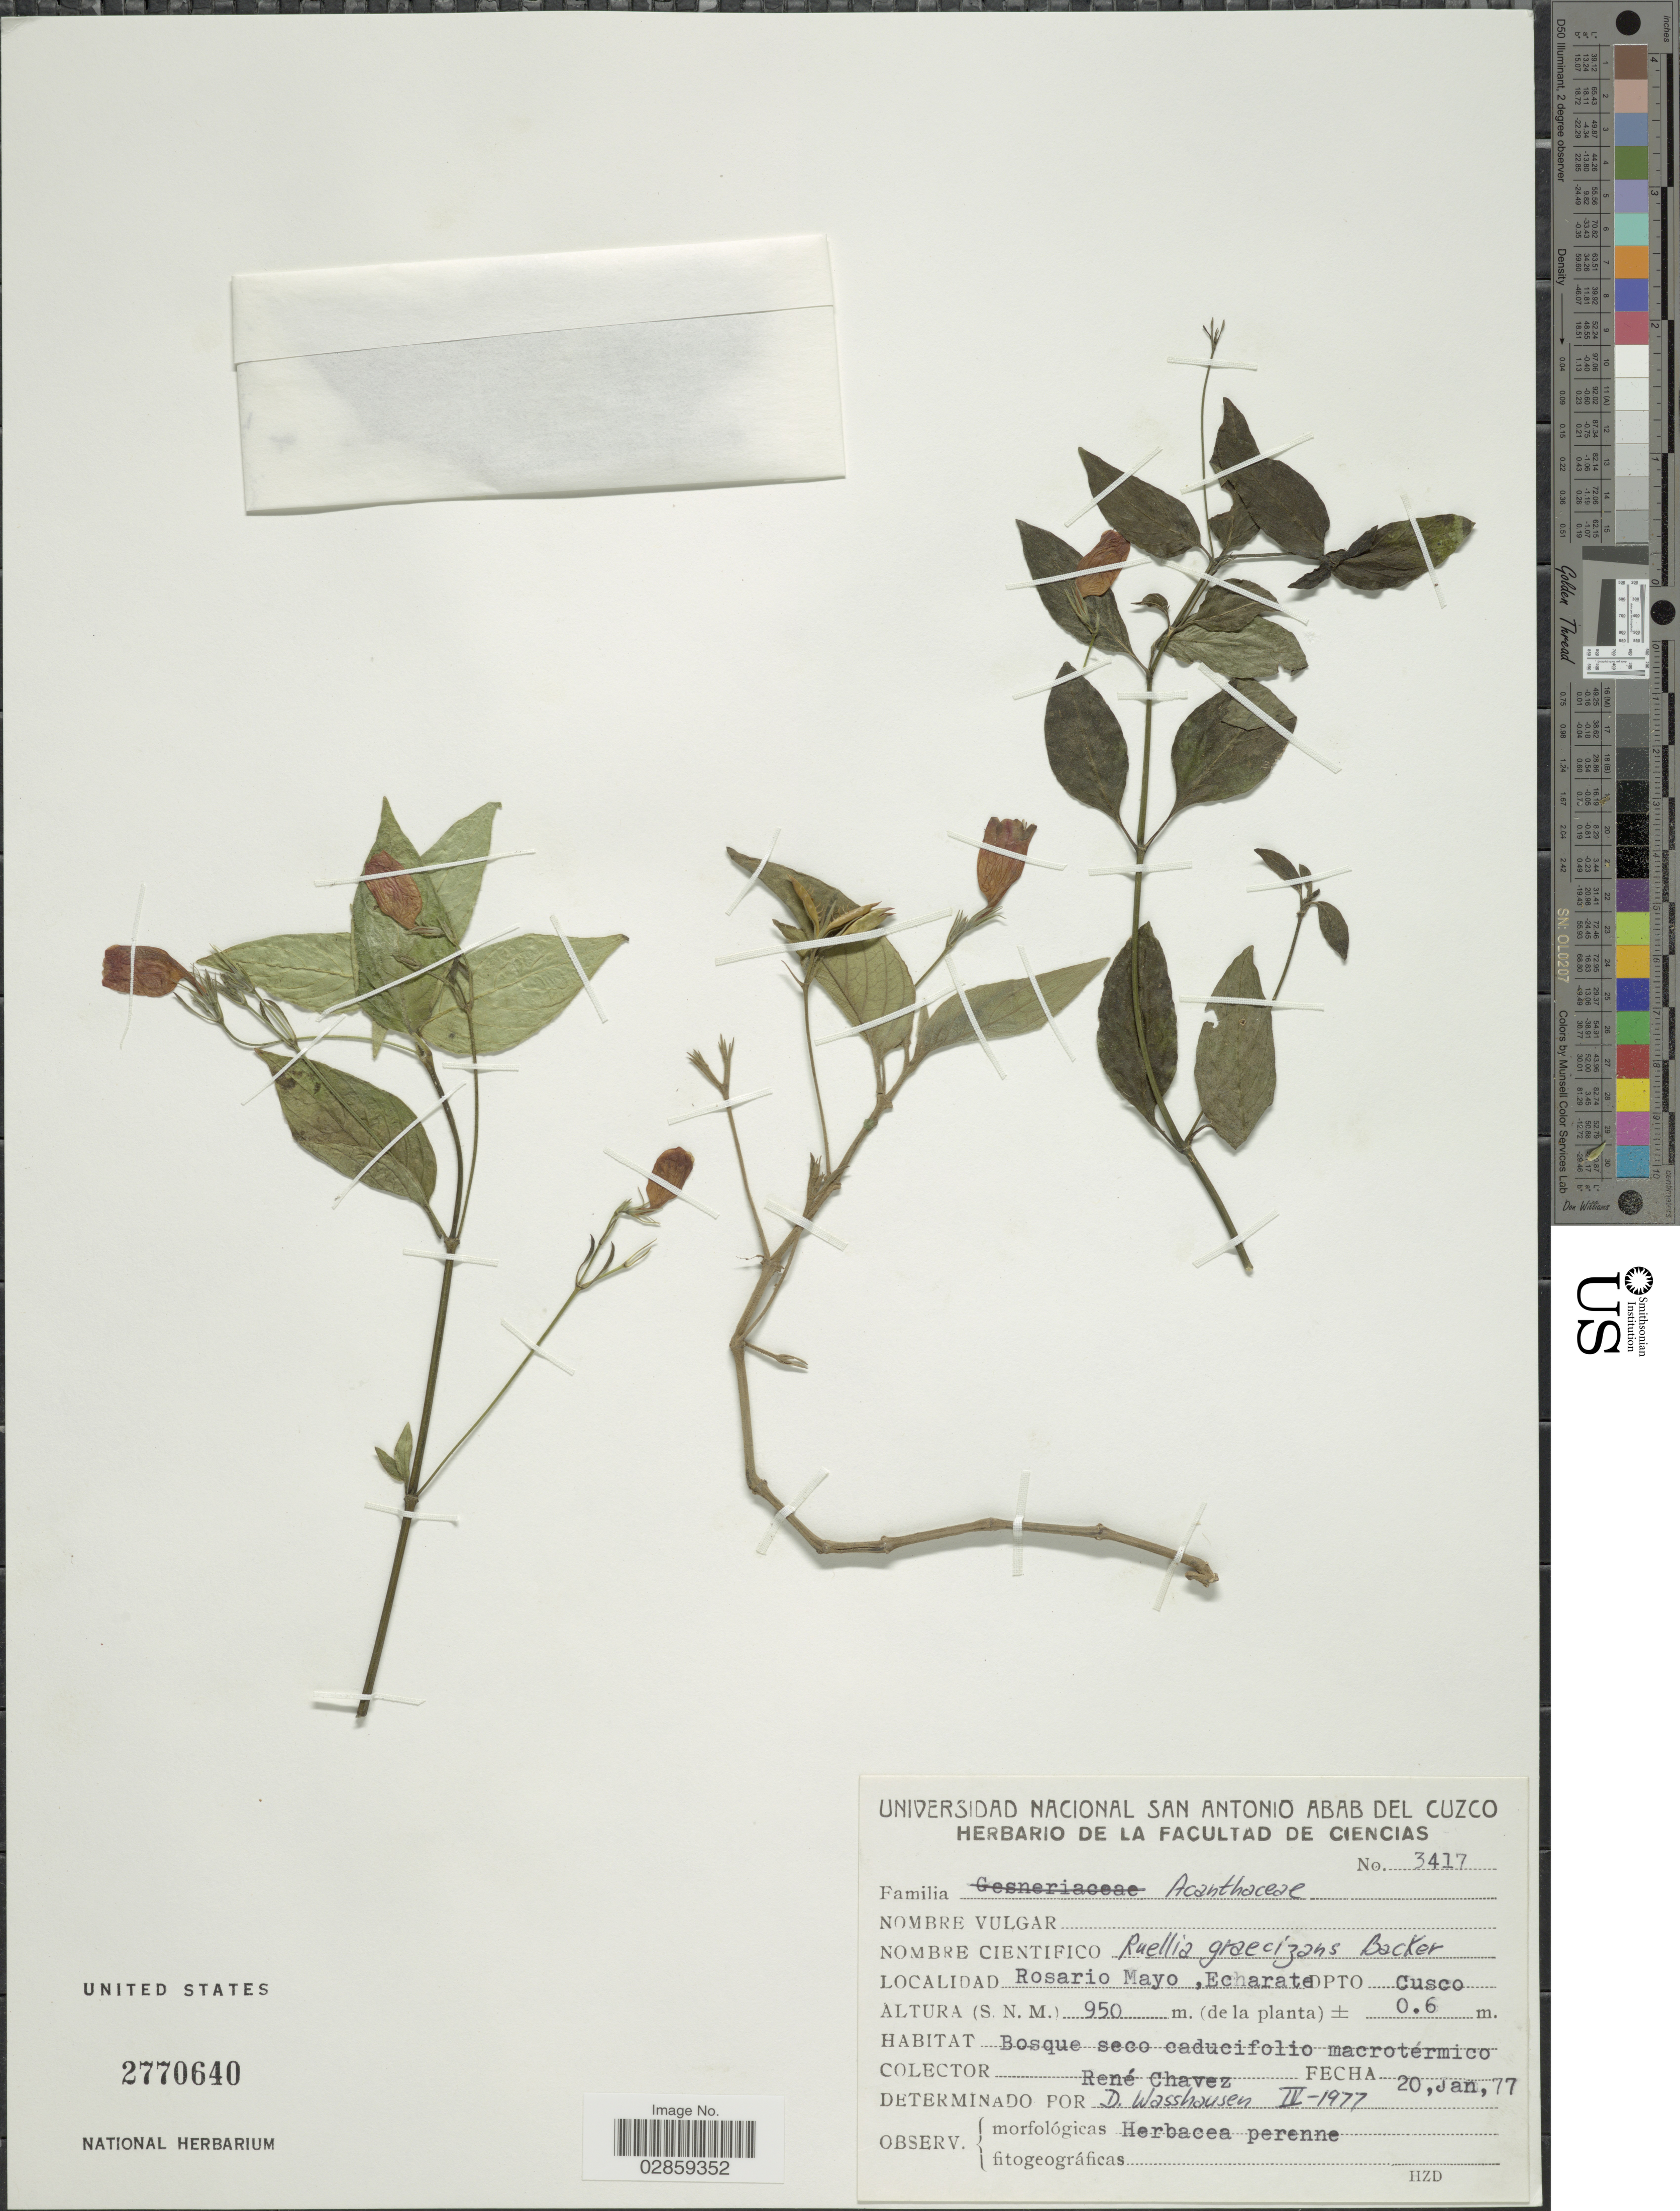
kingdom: Plantae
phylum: Tracheophyta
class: Magnoliopsida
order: Lamiales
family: Acanthaceae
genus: Ruellia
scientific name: Ruellia brevifolia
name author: (Pohl) C. Ezcurra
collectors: R. Chávez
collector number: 3417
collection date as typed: Transcribed d/m/y: 20/1/77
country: Peru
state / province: Cusco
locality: Rosario Mayo, Echarate, Dpto Cusco.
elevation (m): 950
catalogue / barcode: US 2770640